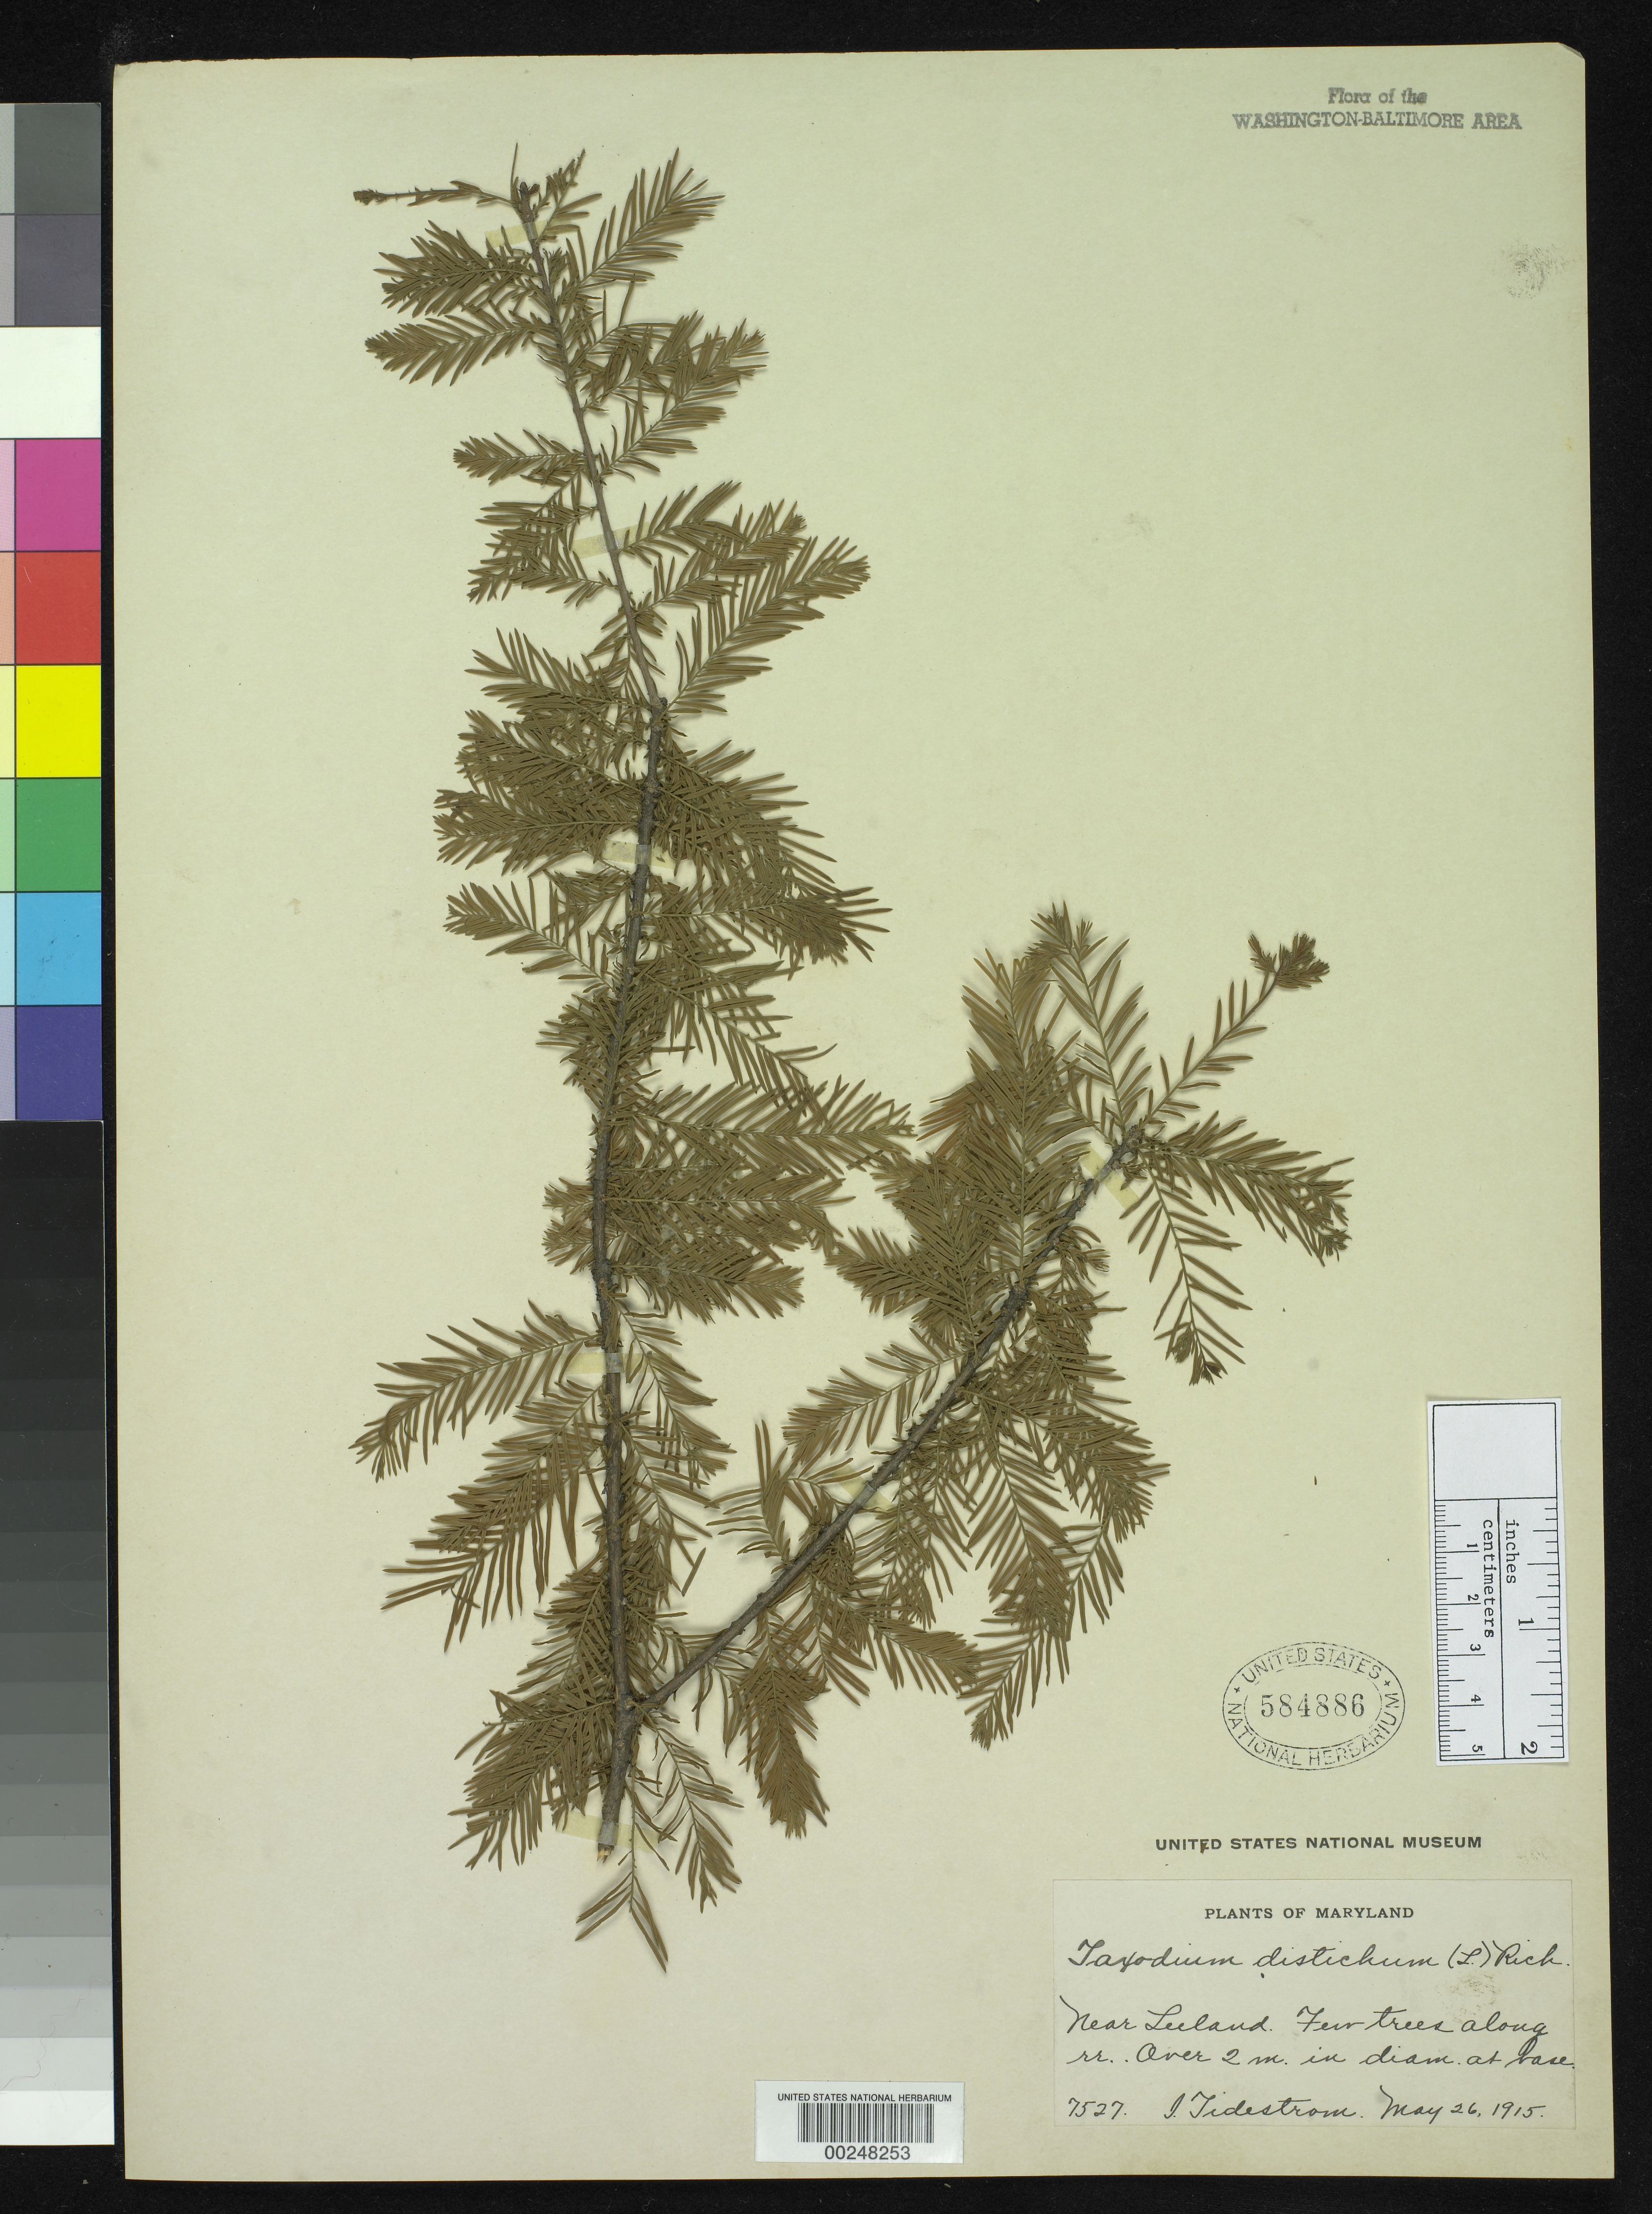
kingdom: Plantae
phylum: Tracheophyta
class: Pinopsida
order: Pinales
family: Cupressaceae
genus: Taxodium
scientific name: Taxodium distichum var. imbricarium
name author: (L.) Rich.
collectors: I. F. Tidestrom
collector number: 7527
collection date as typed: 26 May 1915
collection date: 1915-05-26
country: United States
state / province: Maryland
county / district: Prince George's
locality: Leeland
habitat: Along a railroad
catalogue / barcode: US 584886